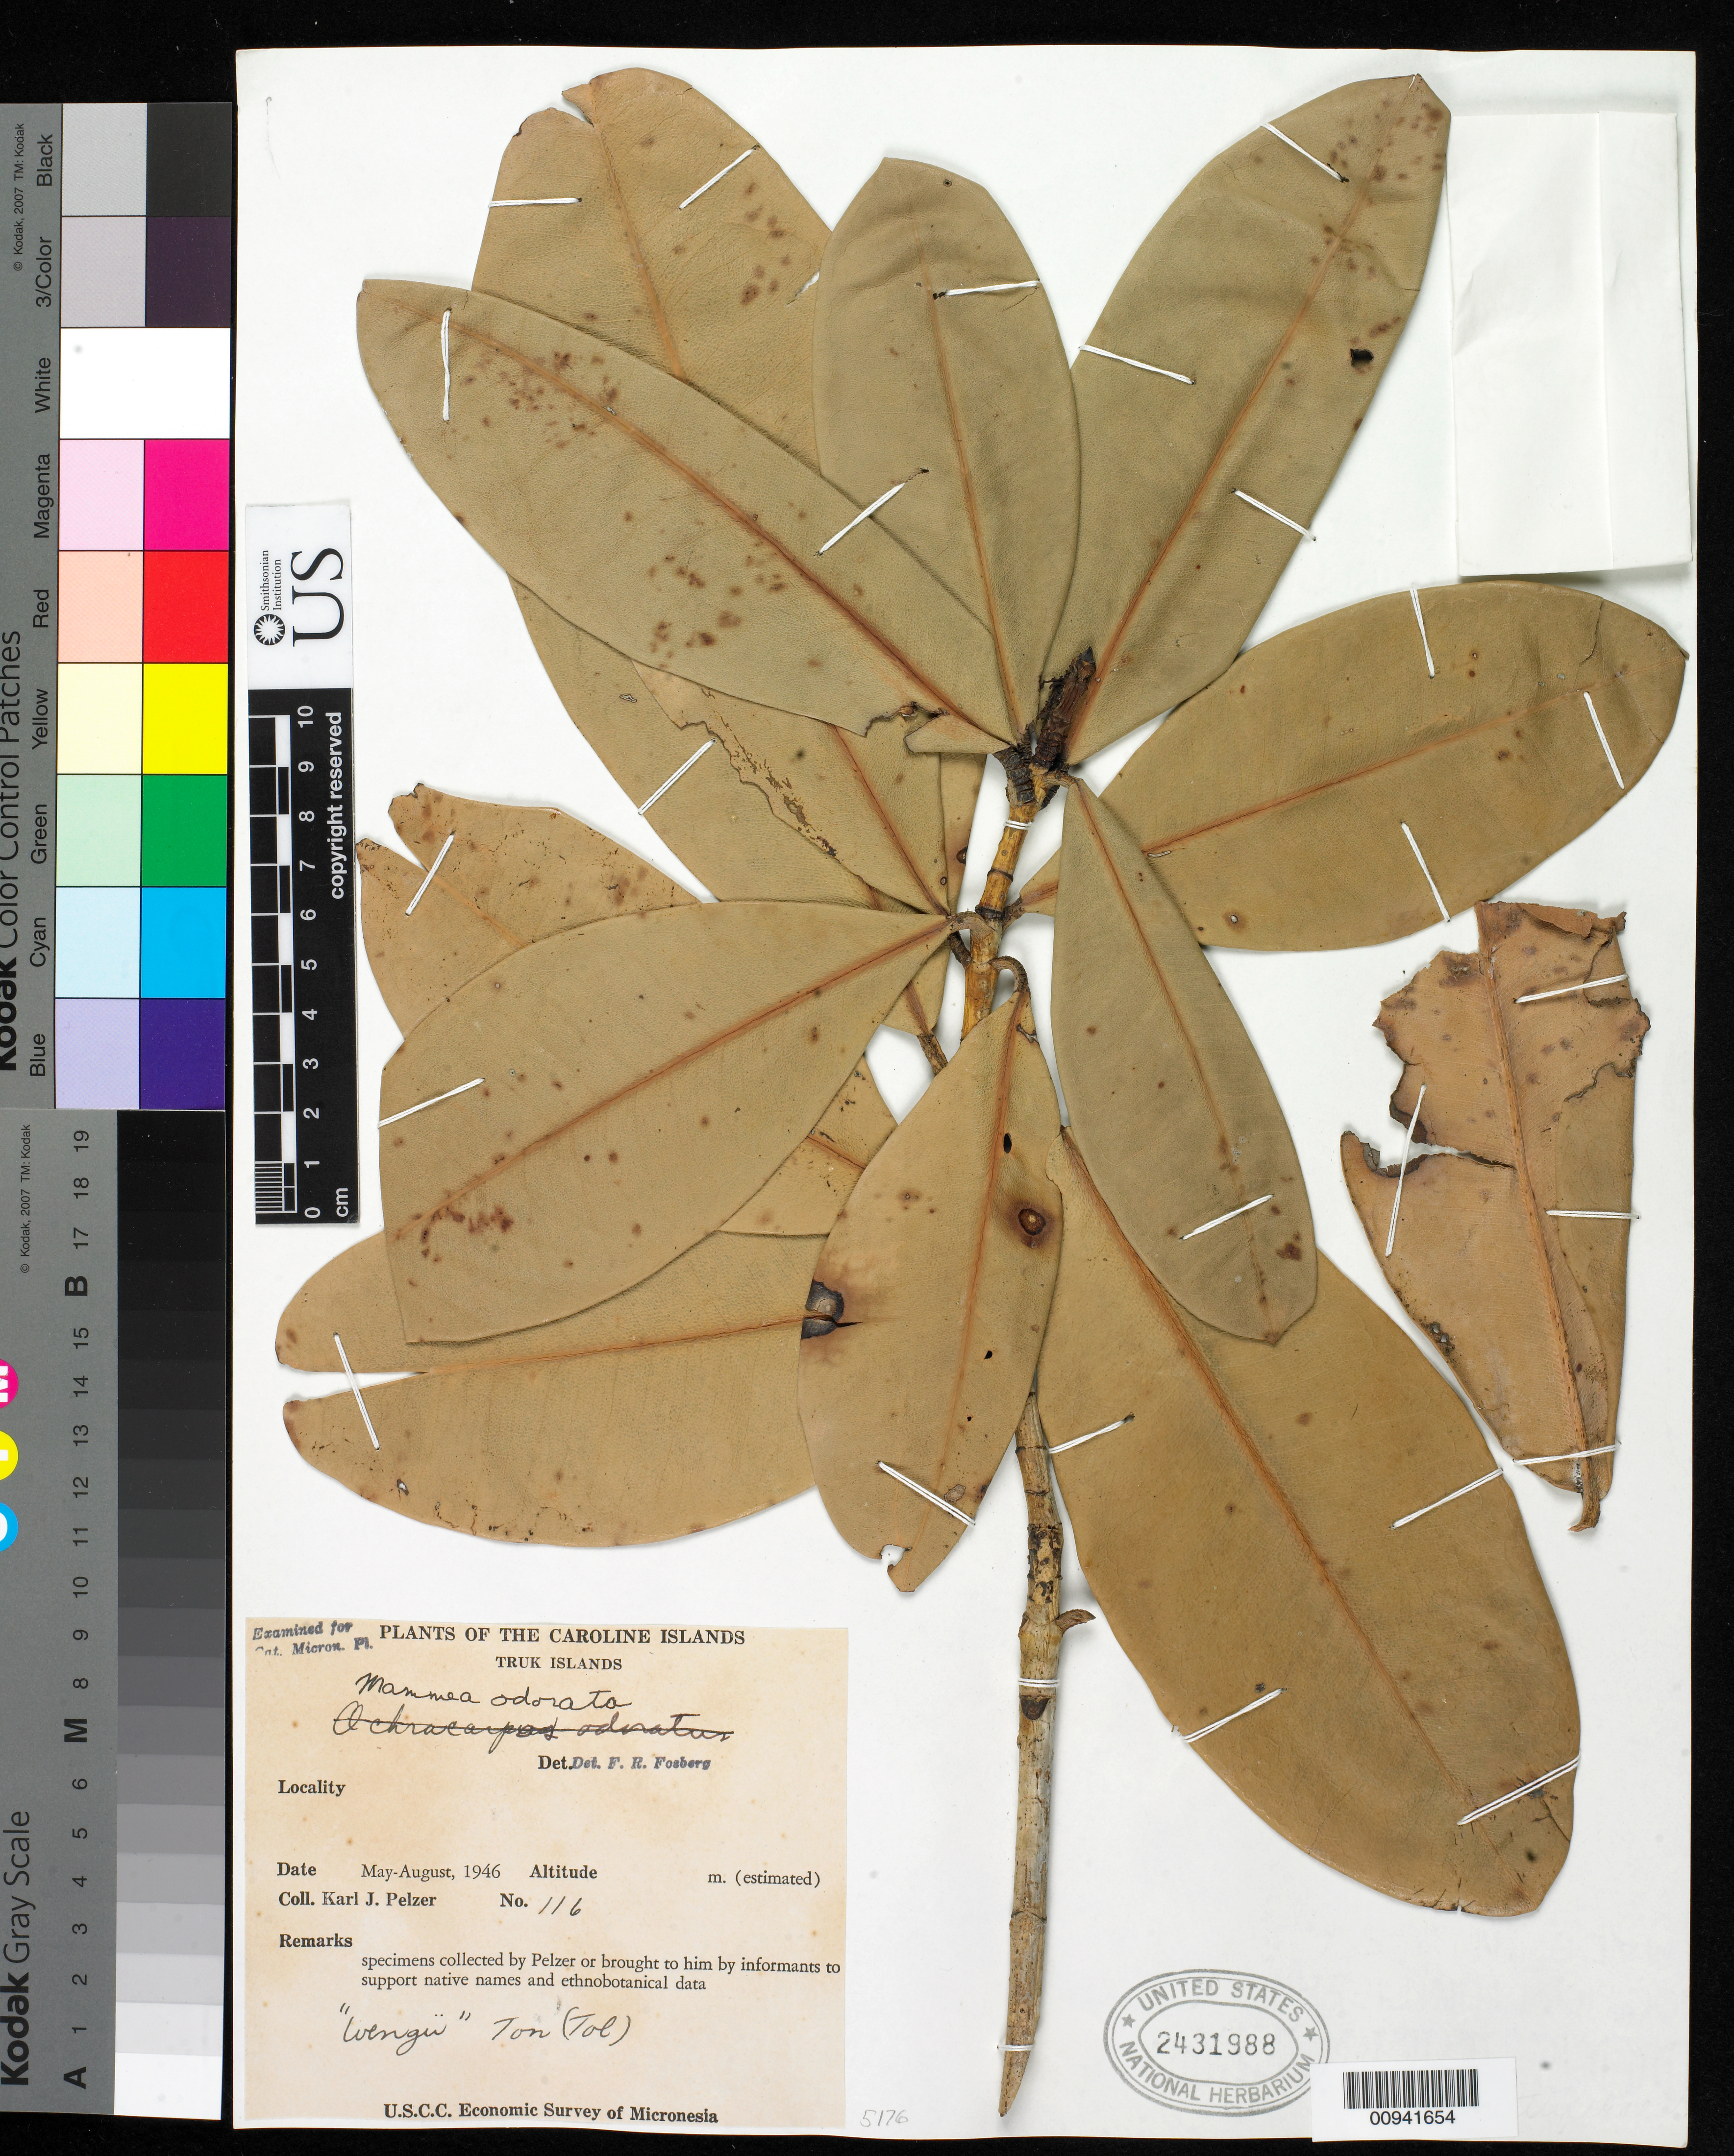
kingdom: Plantae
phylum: Tracheophyta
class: Magnoliopsida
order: Malpighiales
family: Calophyllaceae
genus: Mammea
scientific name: Mammea ochrocarpus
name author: (Raf.) Kosterm.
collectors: K. J. Pelzer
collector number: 116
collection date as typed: May 1946 to Aug 1946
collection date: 1946-05/1946-08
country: Micronesia, Federated States of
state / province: Truk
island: Truk (Chuuk) Is.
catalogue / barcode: US 2431988